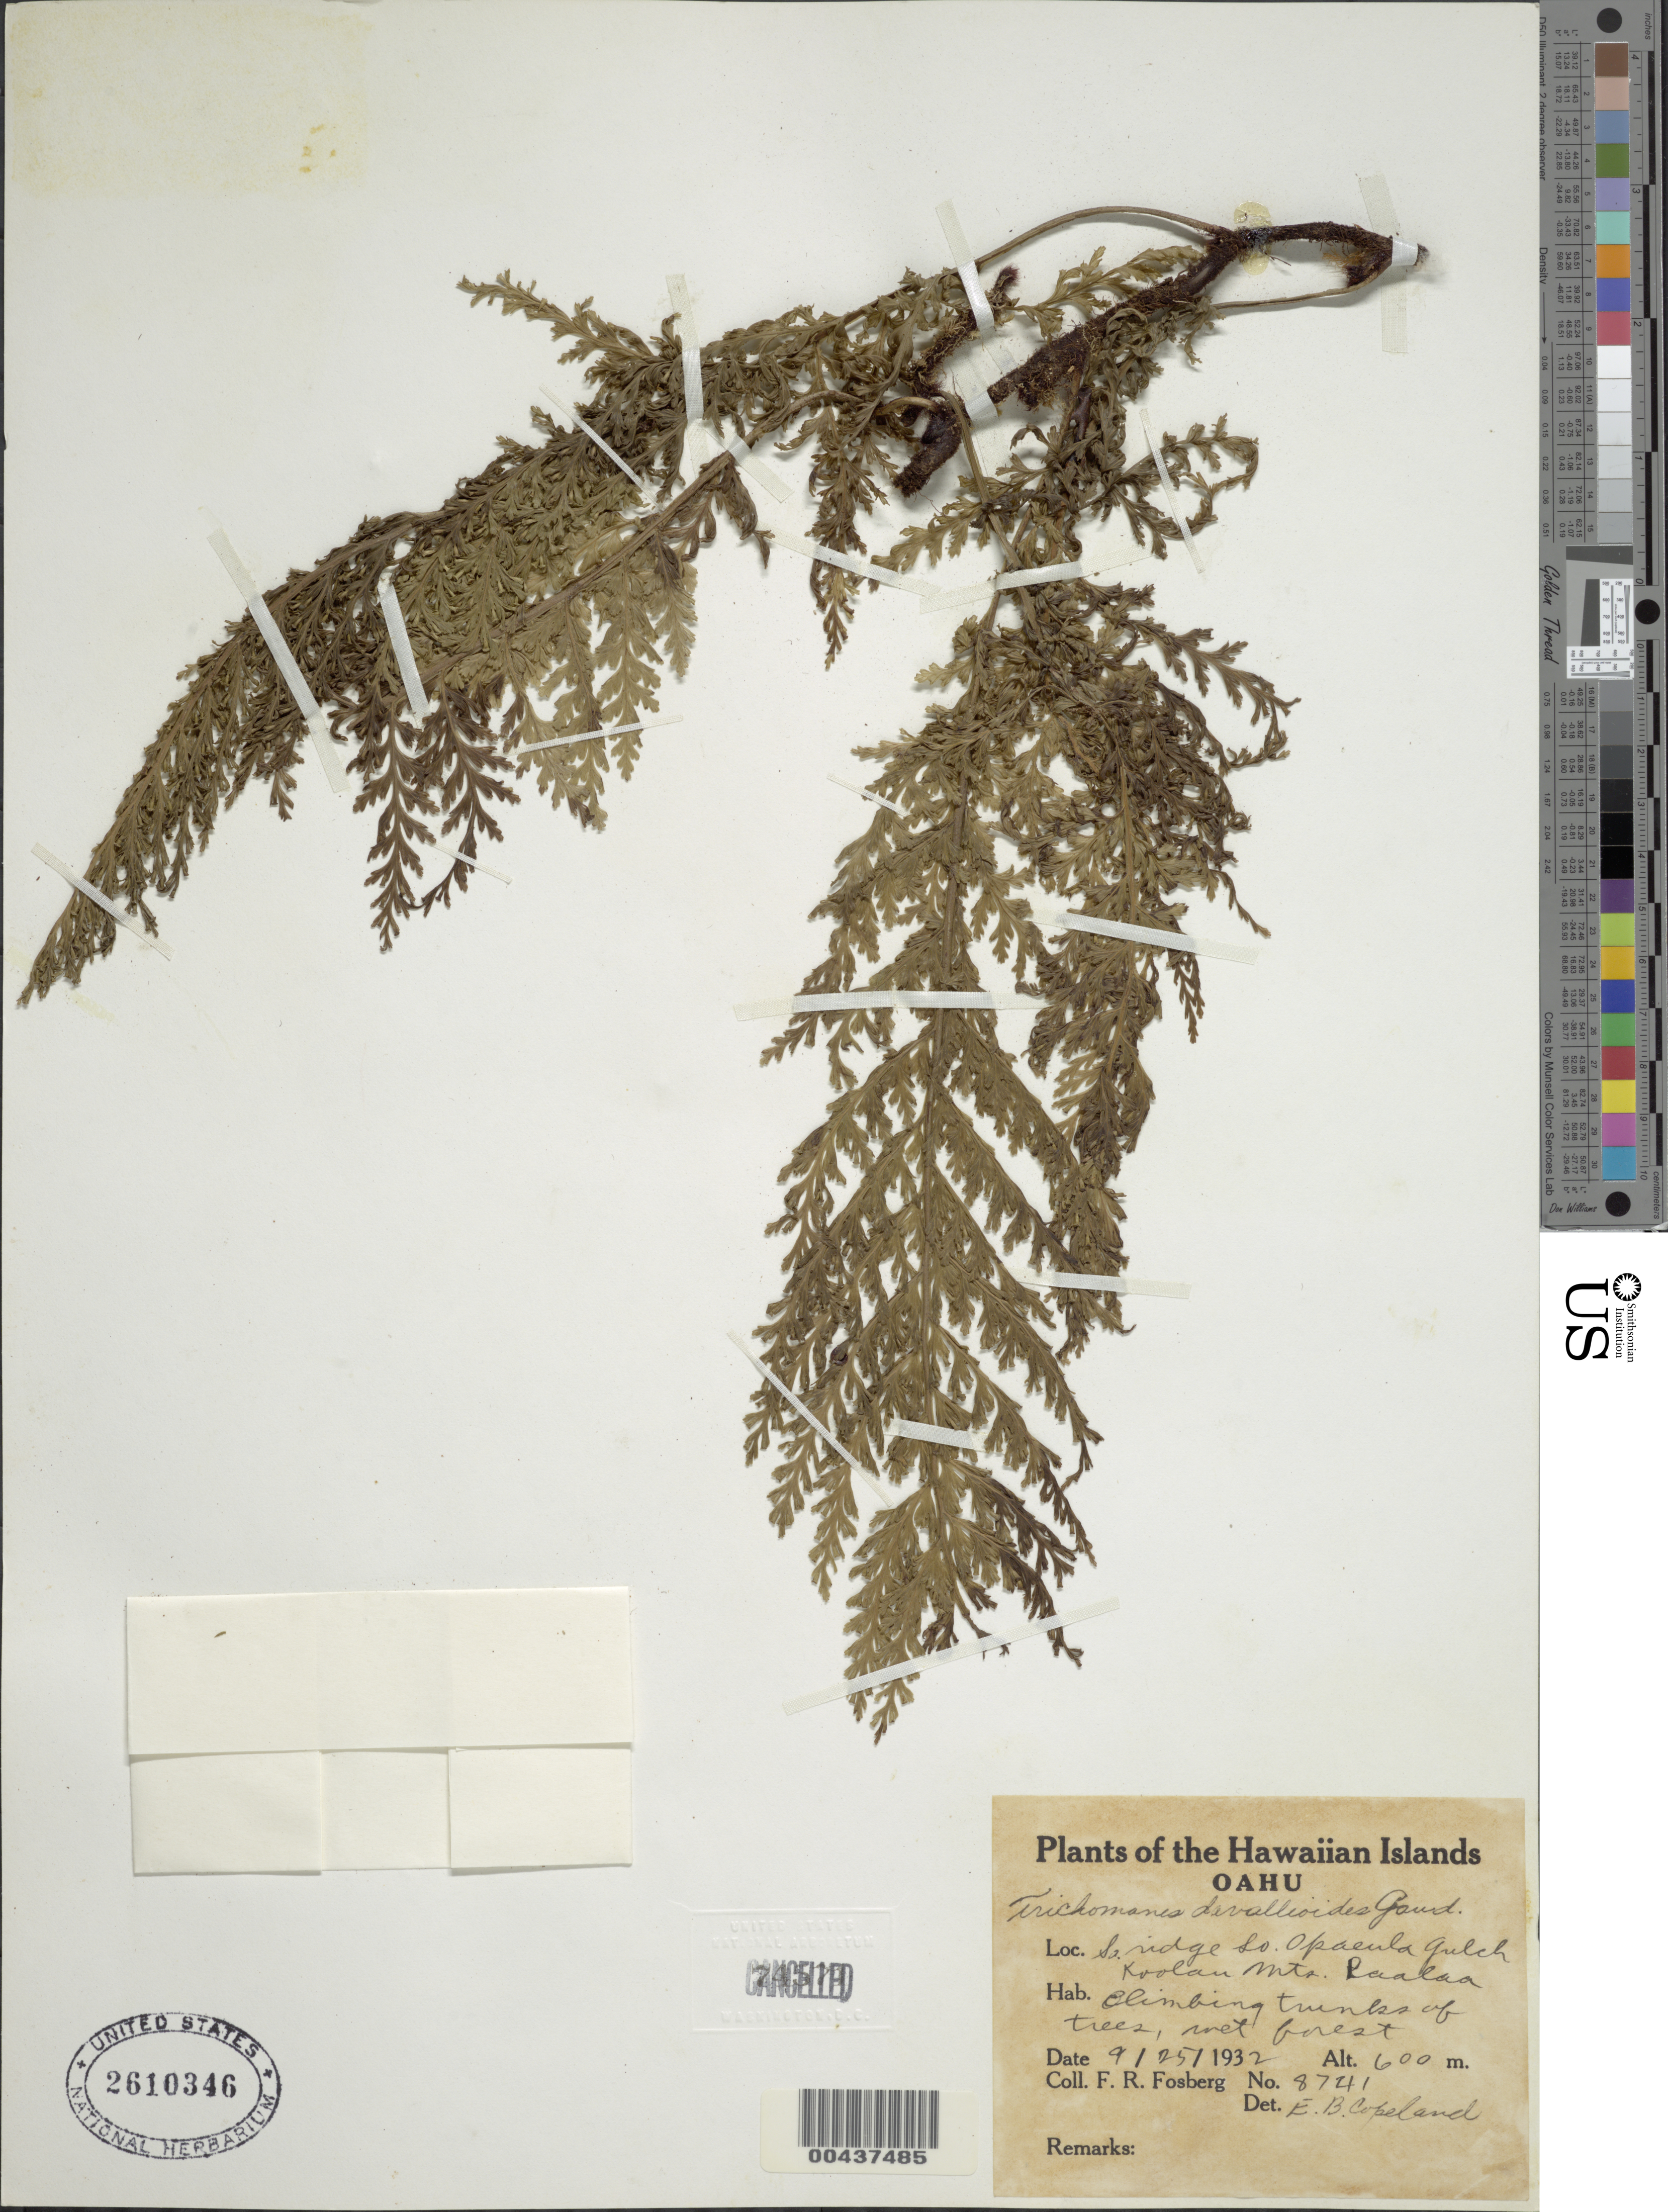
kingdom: Plantae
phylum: Tracheophyta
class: Polypodiopsida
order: Hymenophyllales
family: Hymenophyllaceae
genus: Vandenboschia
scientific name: Vandenboschia davallioides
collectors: F. R. Fosberg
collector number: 8741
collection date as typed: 25 Sep 1932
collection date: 1932-09-25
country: United States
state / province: Hawaii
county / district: Honolulu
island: Oahu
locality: South ridge, South Opaeula Gulch, Koolau Mts. Paalaa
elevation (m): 600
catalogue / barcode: US 2610346